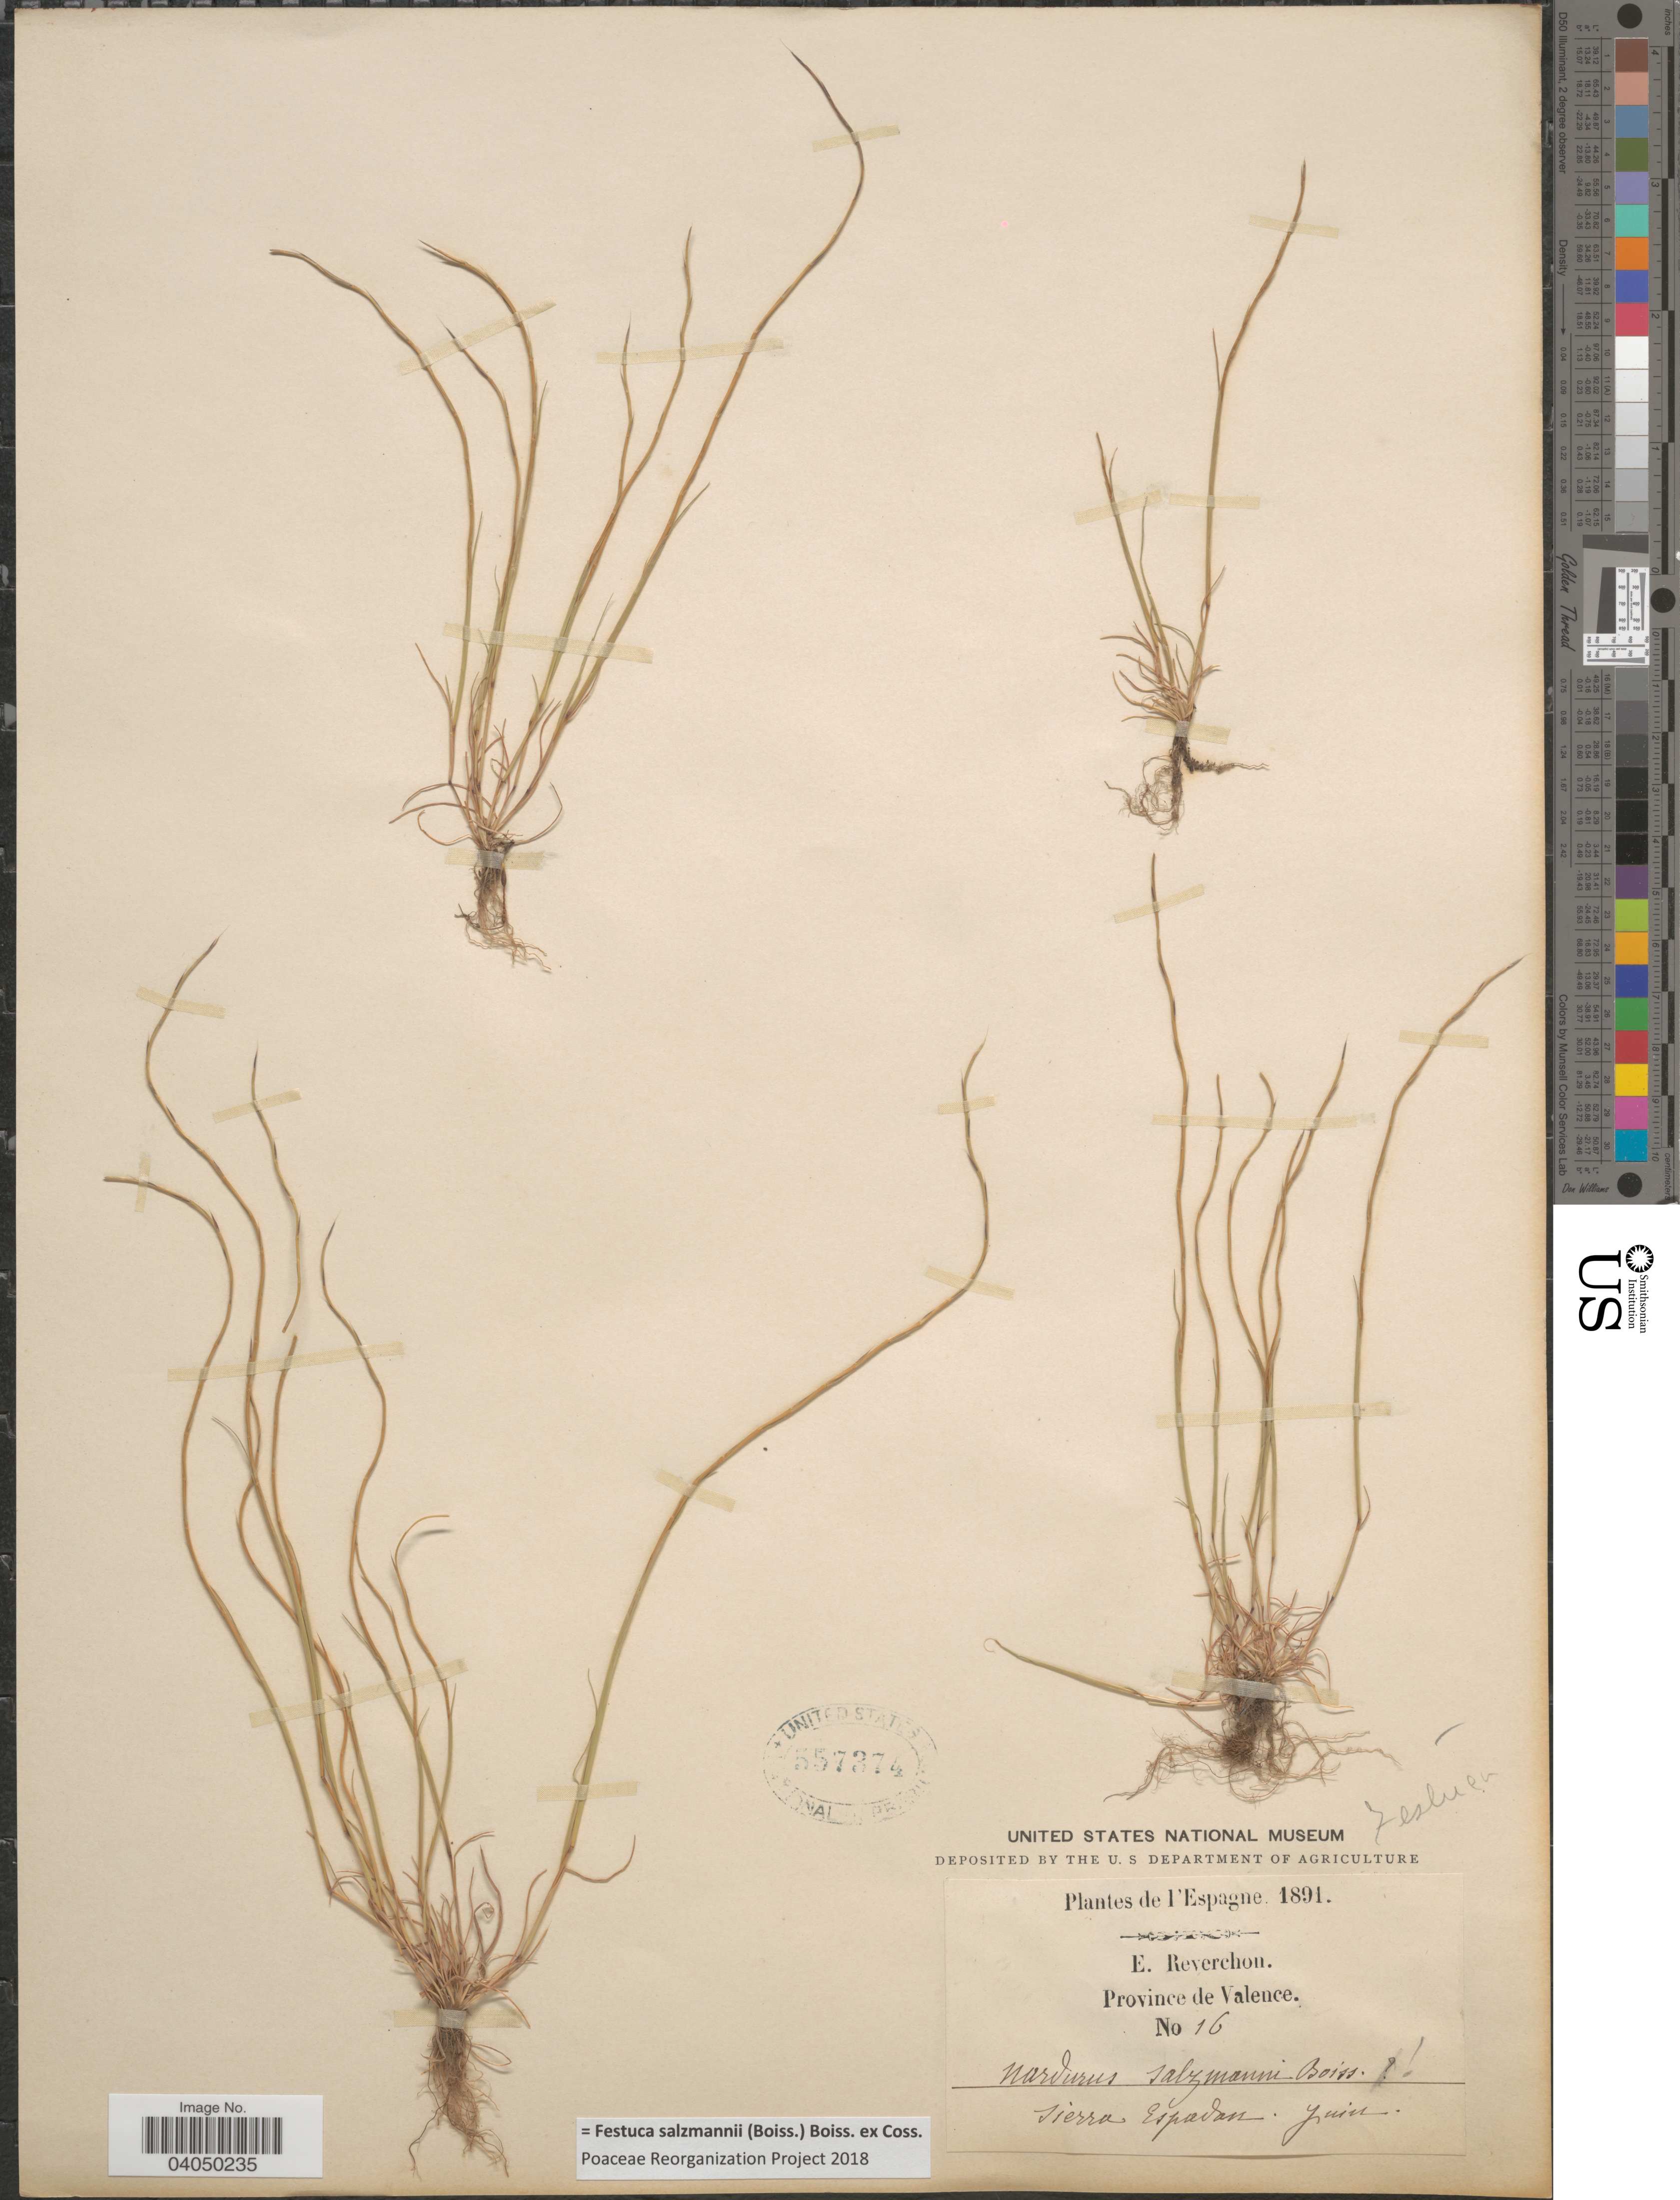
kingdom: Plantae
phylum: Tracheophyta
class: Liliopsida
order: Poales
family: Poaceae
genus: Festuca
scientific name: Festuca salzmannii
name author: (Boiss.) Boiss. ex Coss.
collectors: E. Reverchon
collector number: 16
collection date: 1891-06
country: Spain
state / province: Valenciana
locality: L'Espagne. Province de Valence. Sierra Espadan.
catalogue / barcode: US 557374